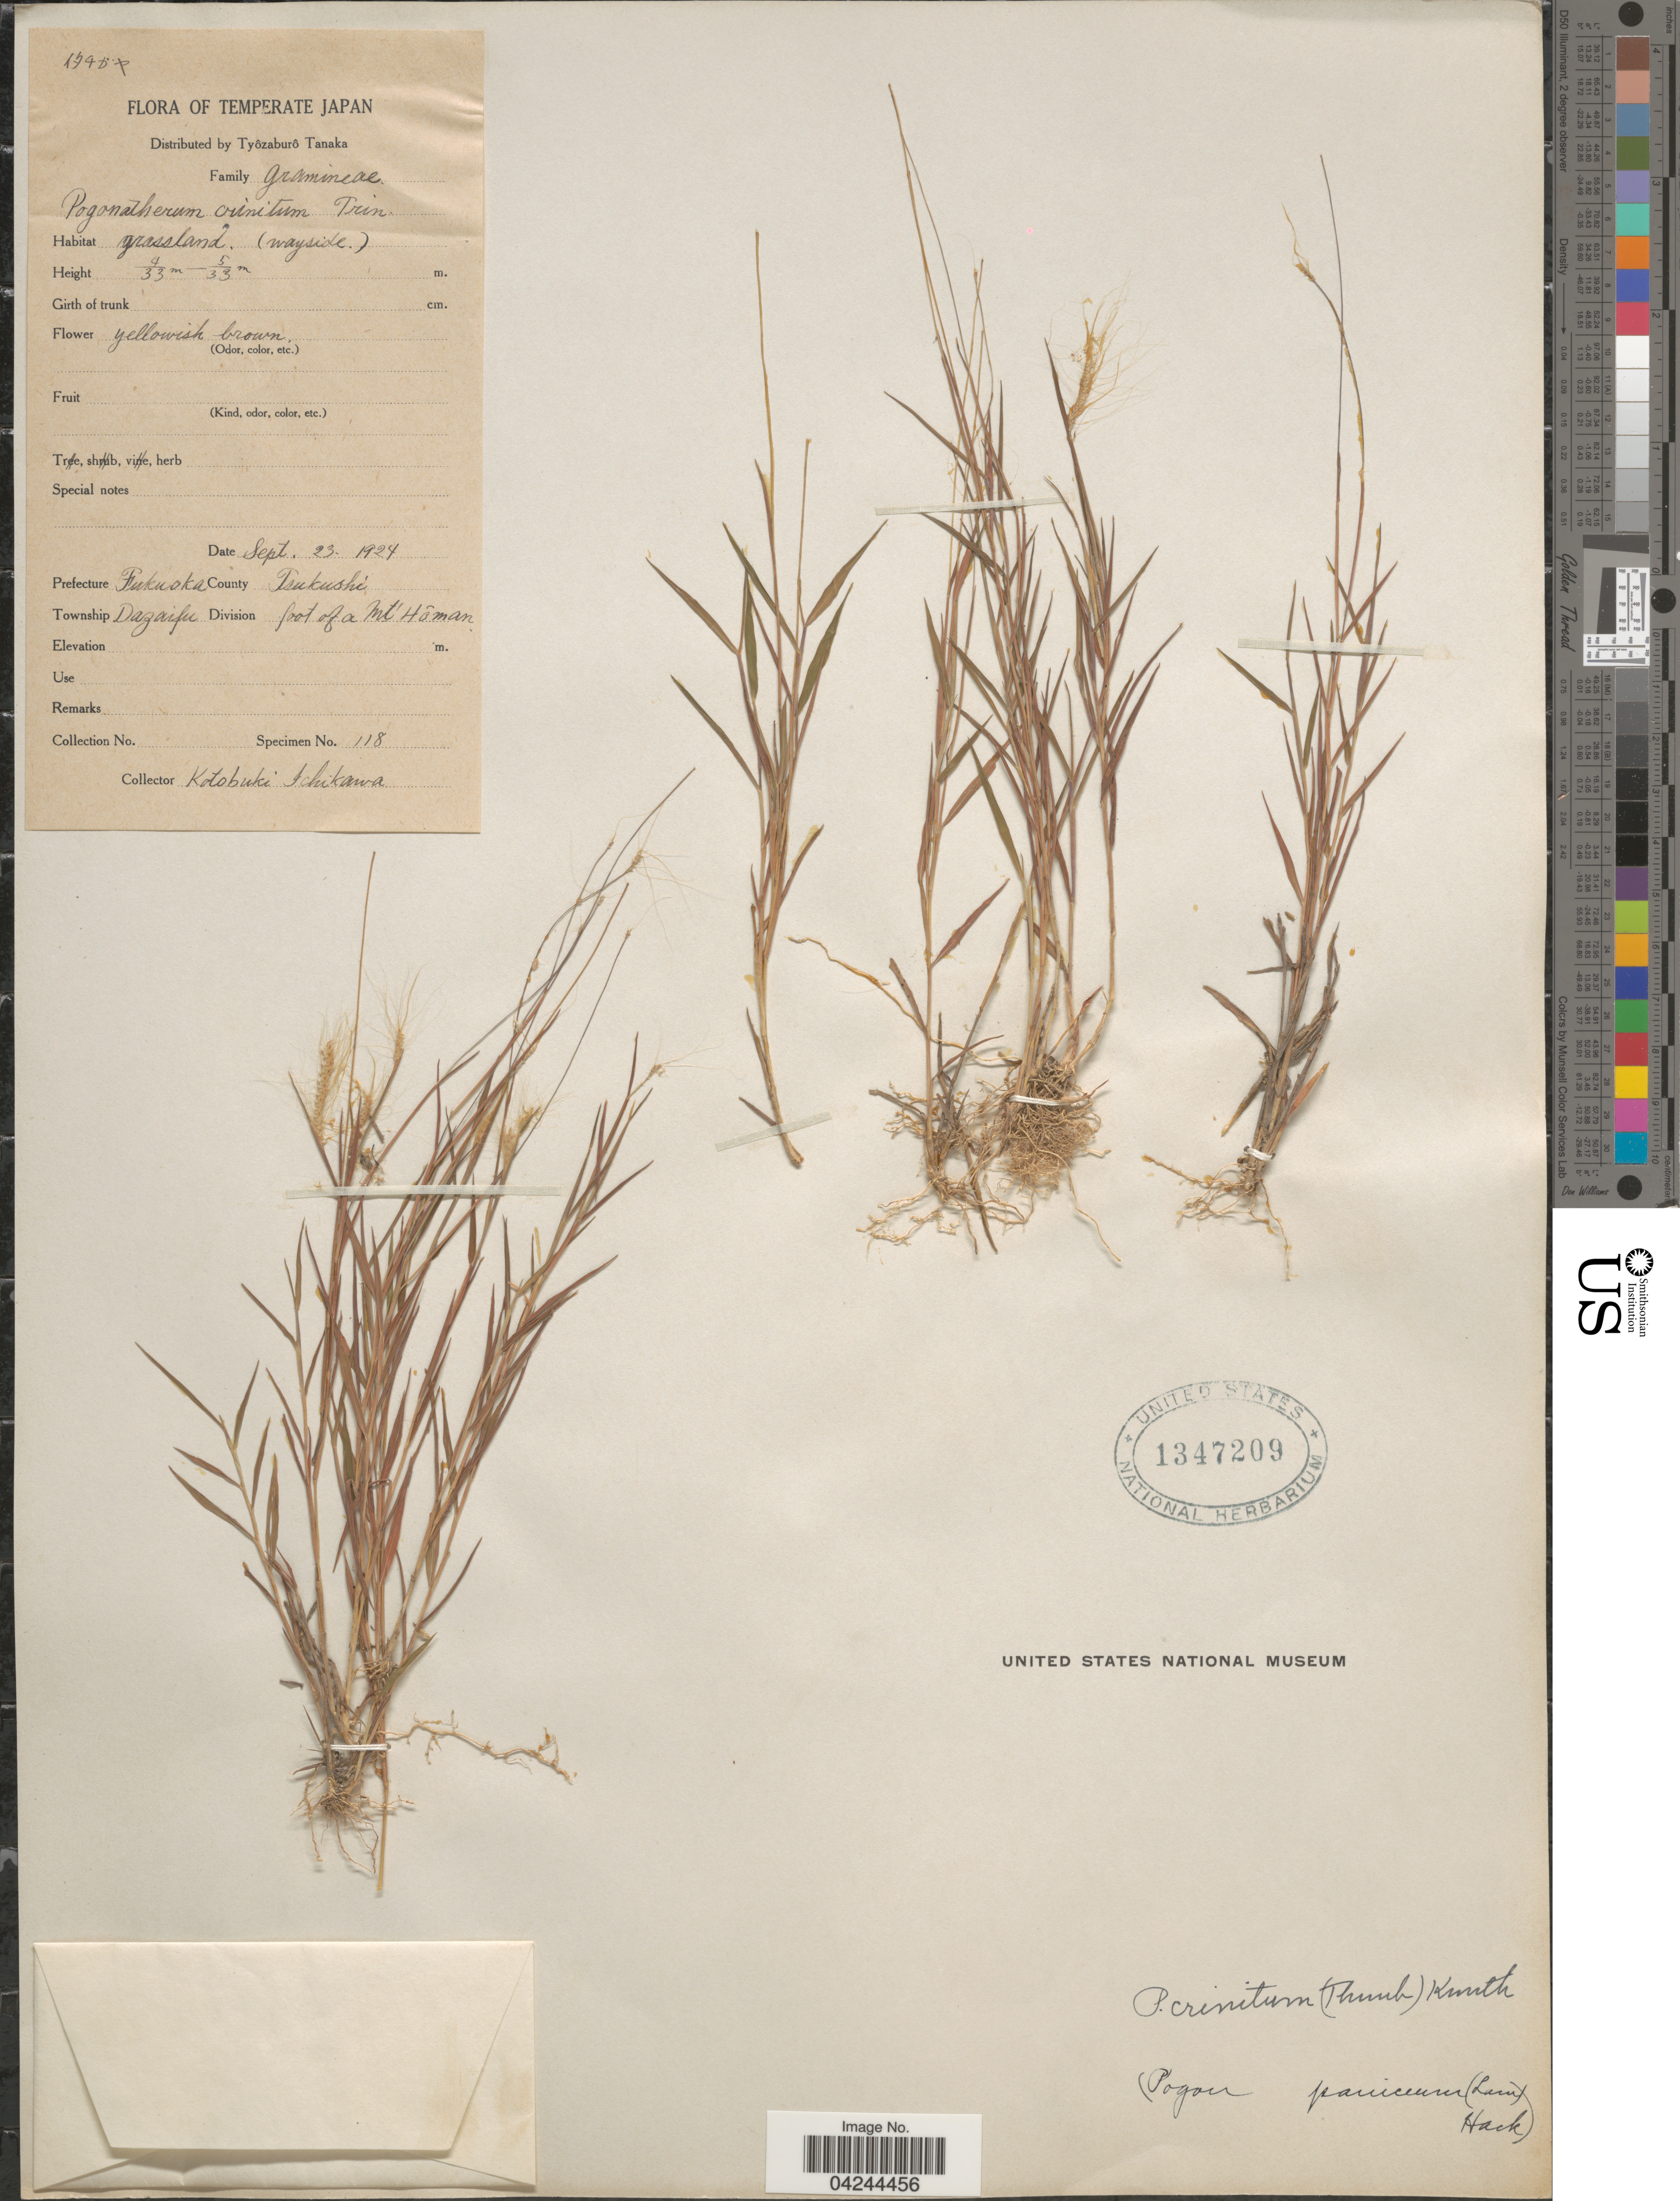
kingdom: Plantae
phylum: Tracheophyta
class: Liliopsida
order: Poales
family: Poaceae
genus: Pogonatherum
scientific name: Pogonatherum crinitum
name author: (Thunb.) Kunth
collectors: K. Ichikawa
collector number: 118?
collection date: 1924-09-23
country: Japan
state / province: Hukuoka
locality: Temperate Japan. Prefecture Fukuoka. County Tsukushi. Township Dazaifu. Division foot of a Mt. Hôman.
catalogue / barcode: US 1347209